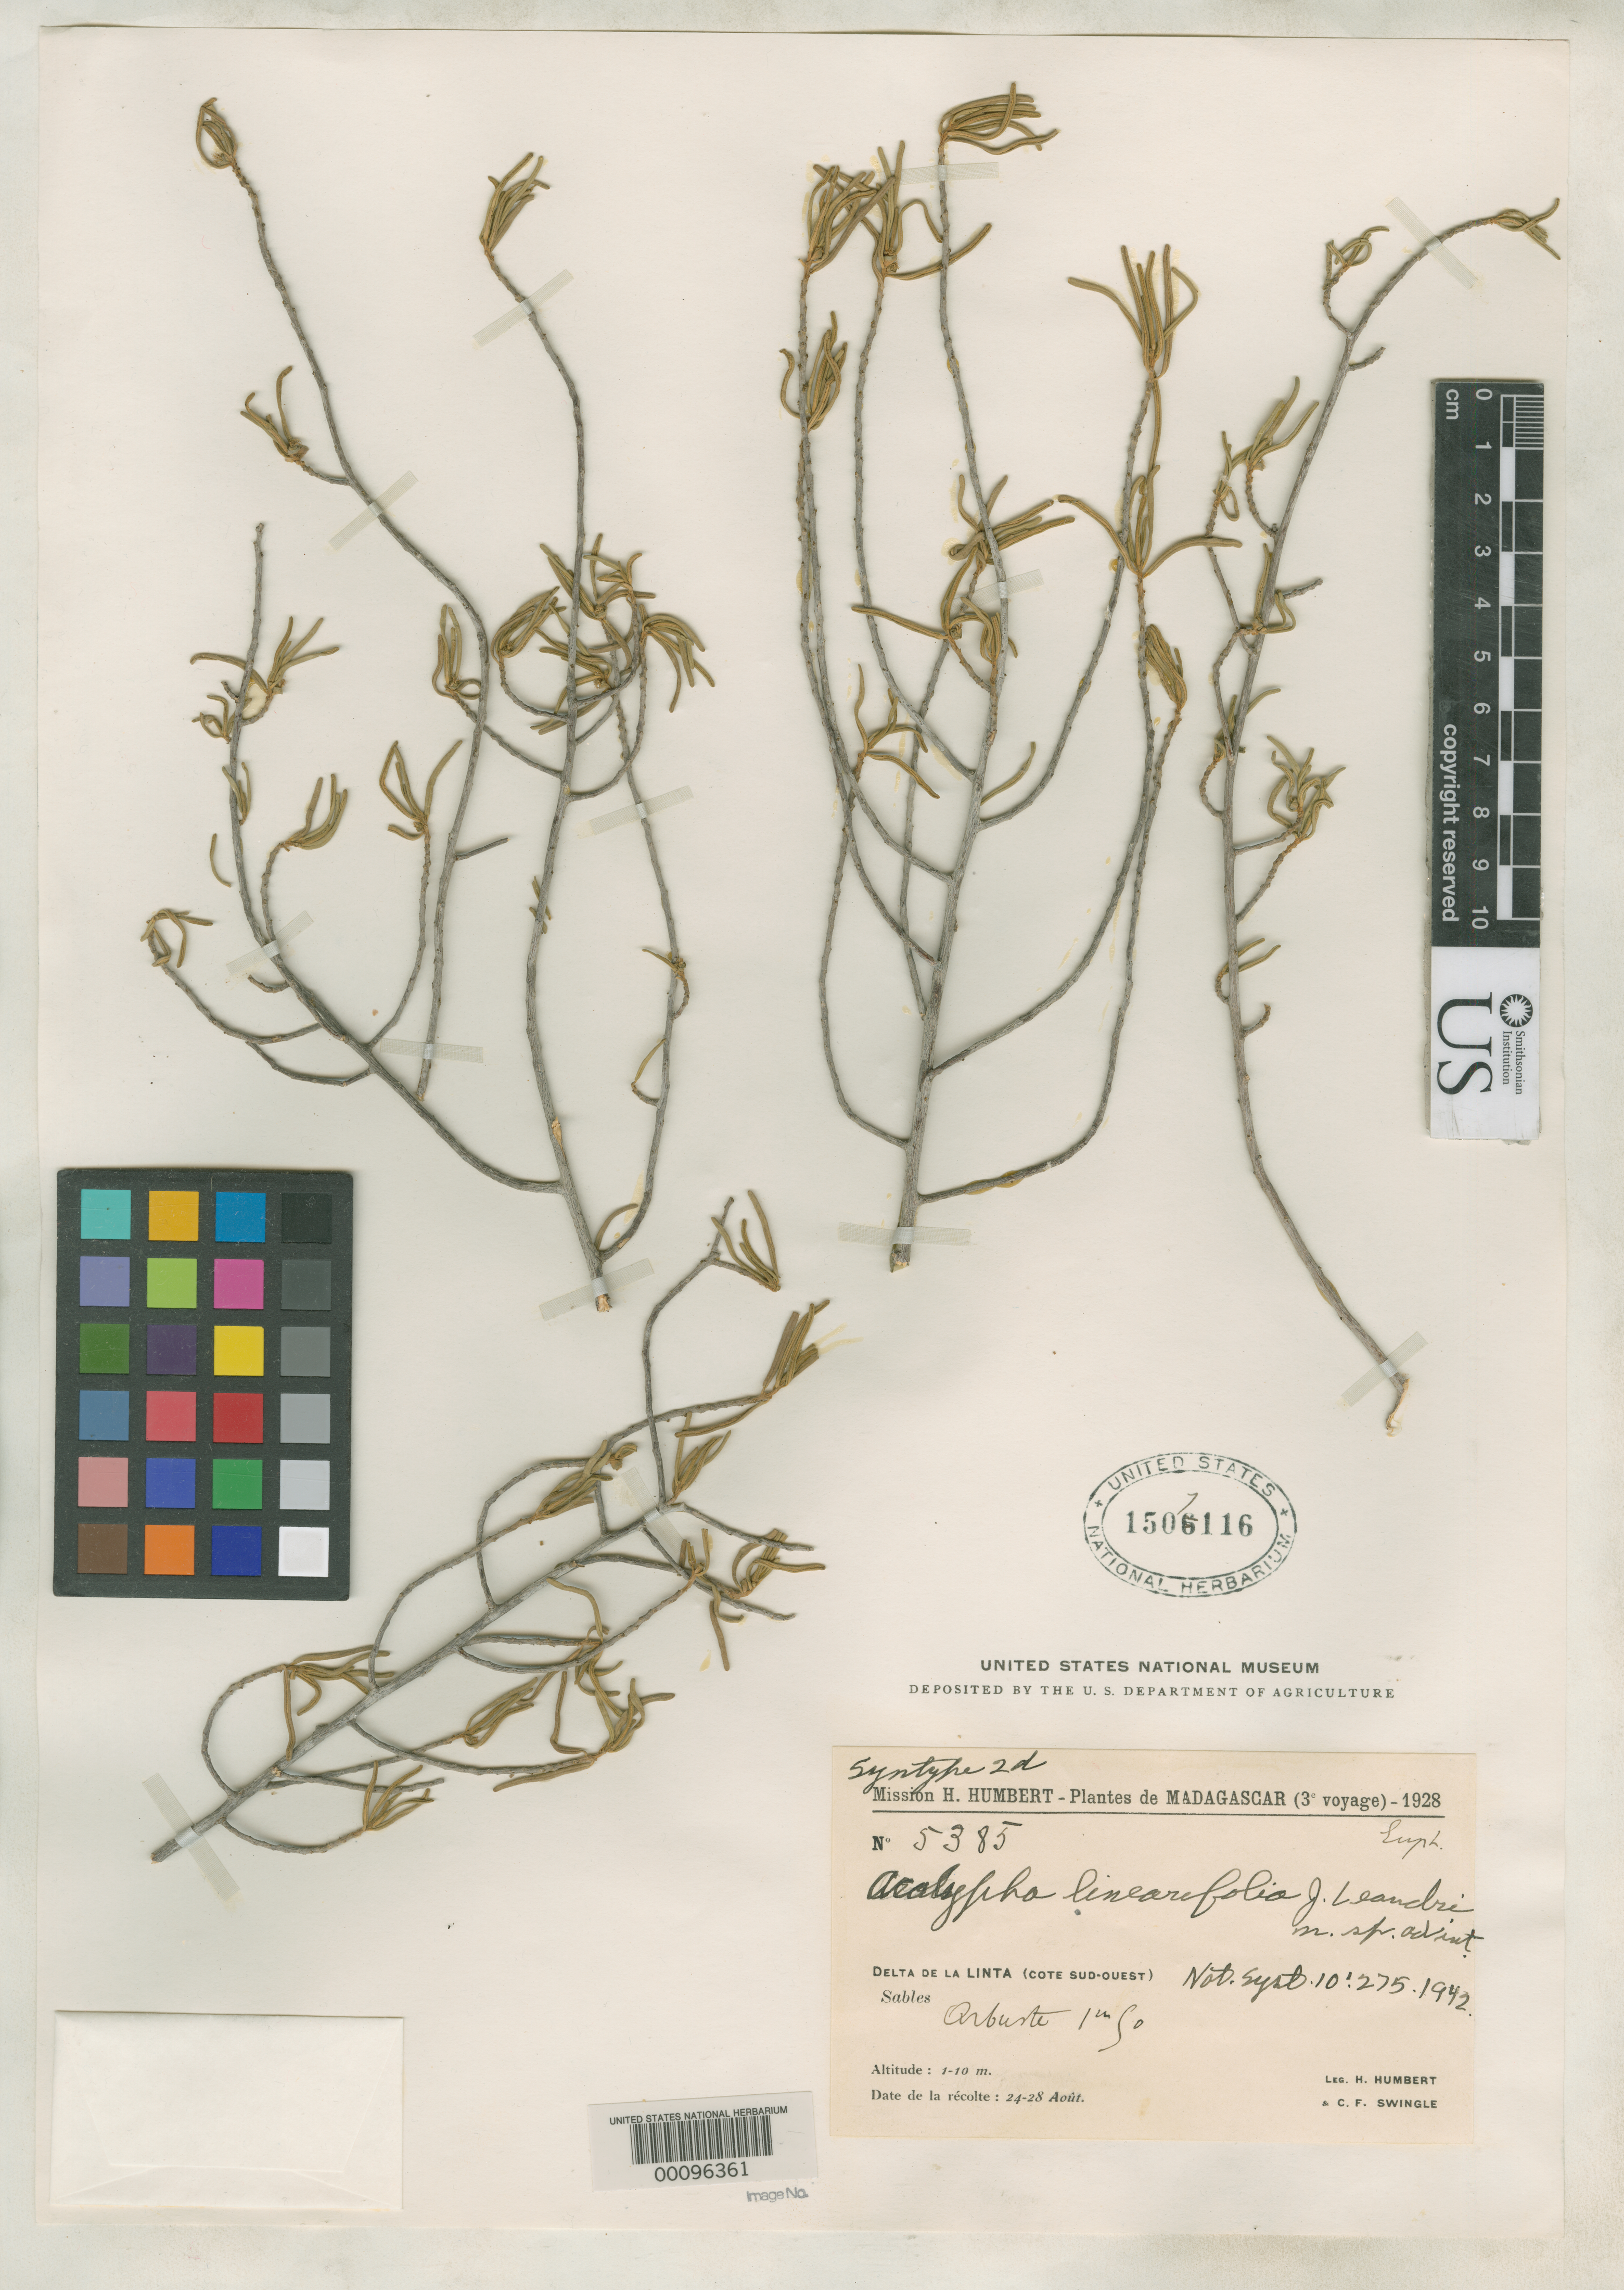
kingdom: Plantae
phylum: Tracheophyta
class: Magnoliopsida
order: Malpighiales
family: Euphorbiaceae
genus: Acalypha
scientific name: Acalypha linearifolia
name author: Leandri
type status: Syntype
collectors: H. Humbert & C. Swingle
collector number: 5385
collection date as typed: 24 Aug 1928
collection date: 1928-08-24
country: Madagascar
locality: Delta de La Linta (SW coast).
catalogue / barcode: US 1507116